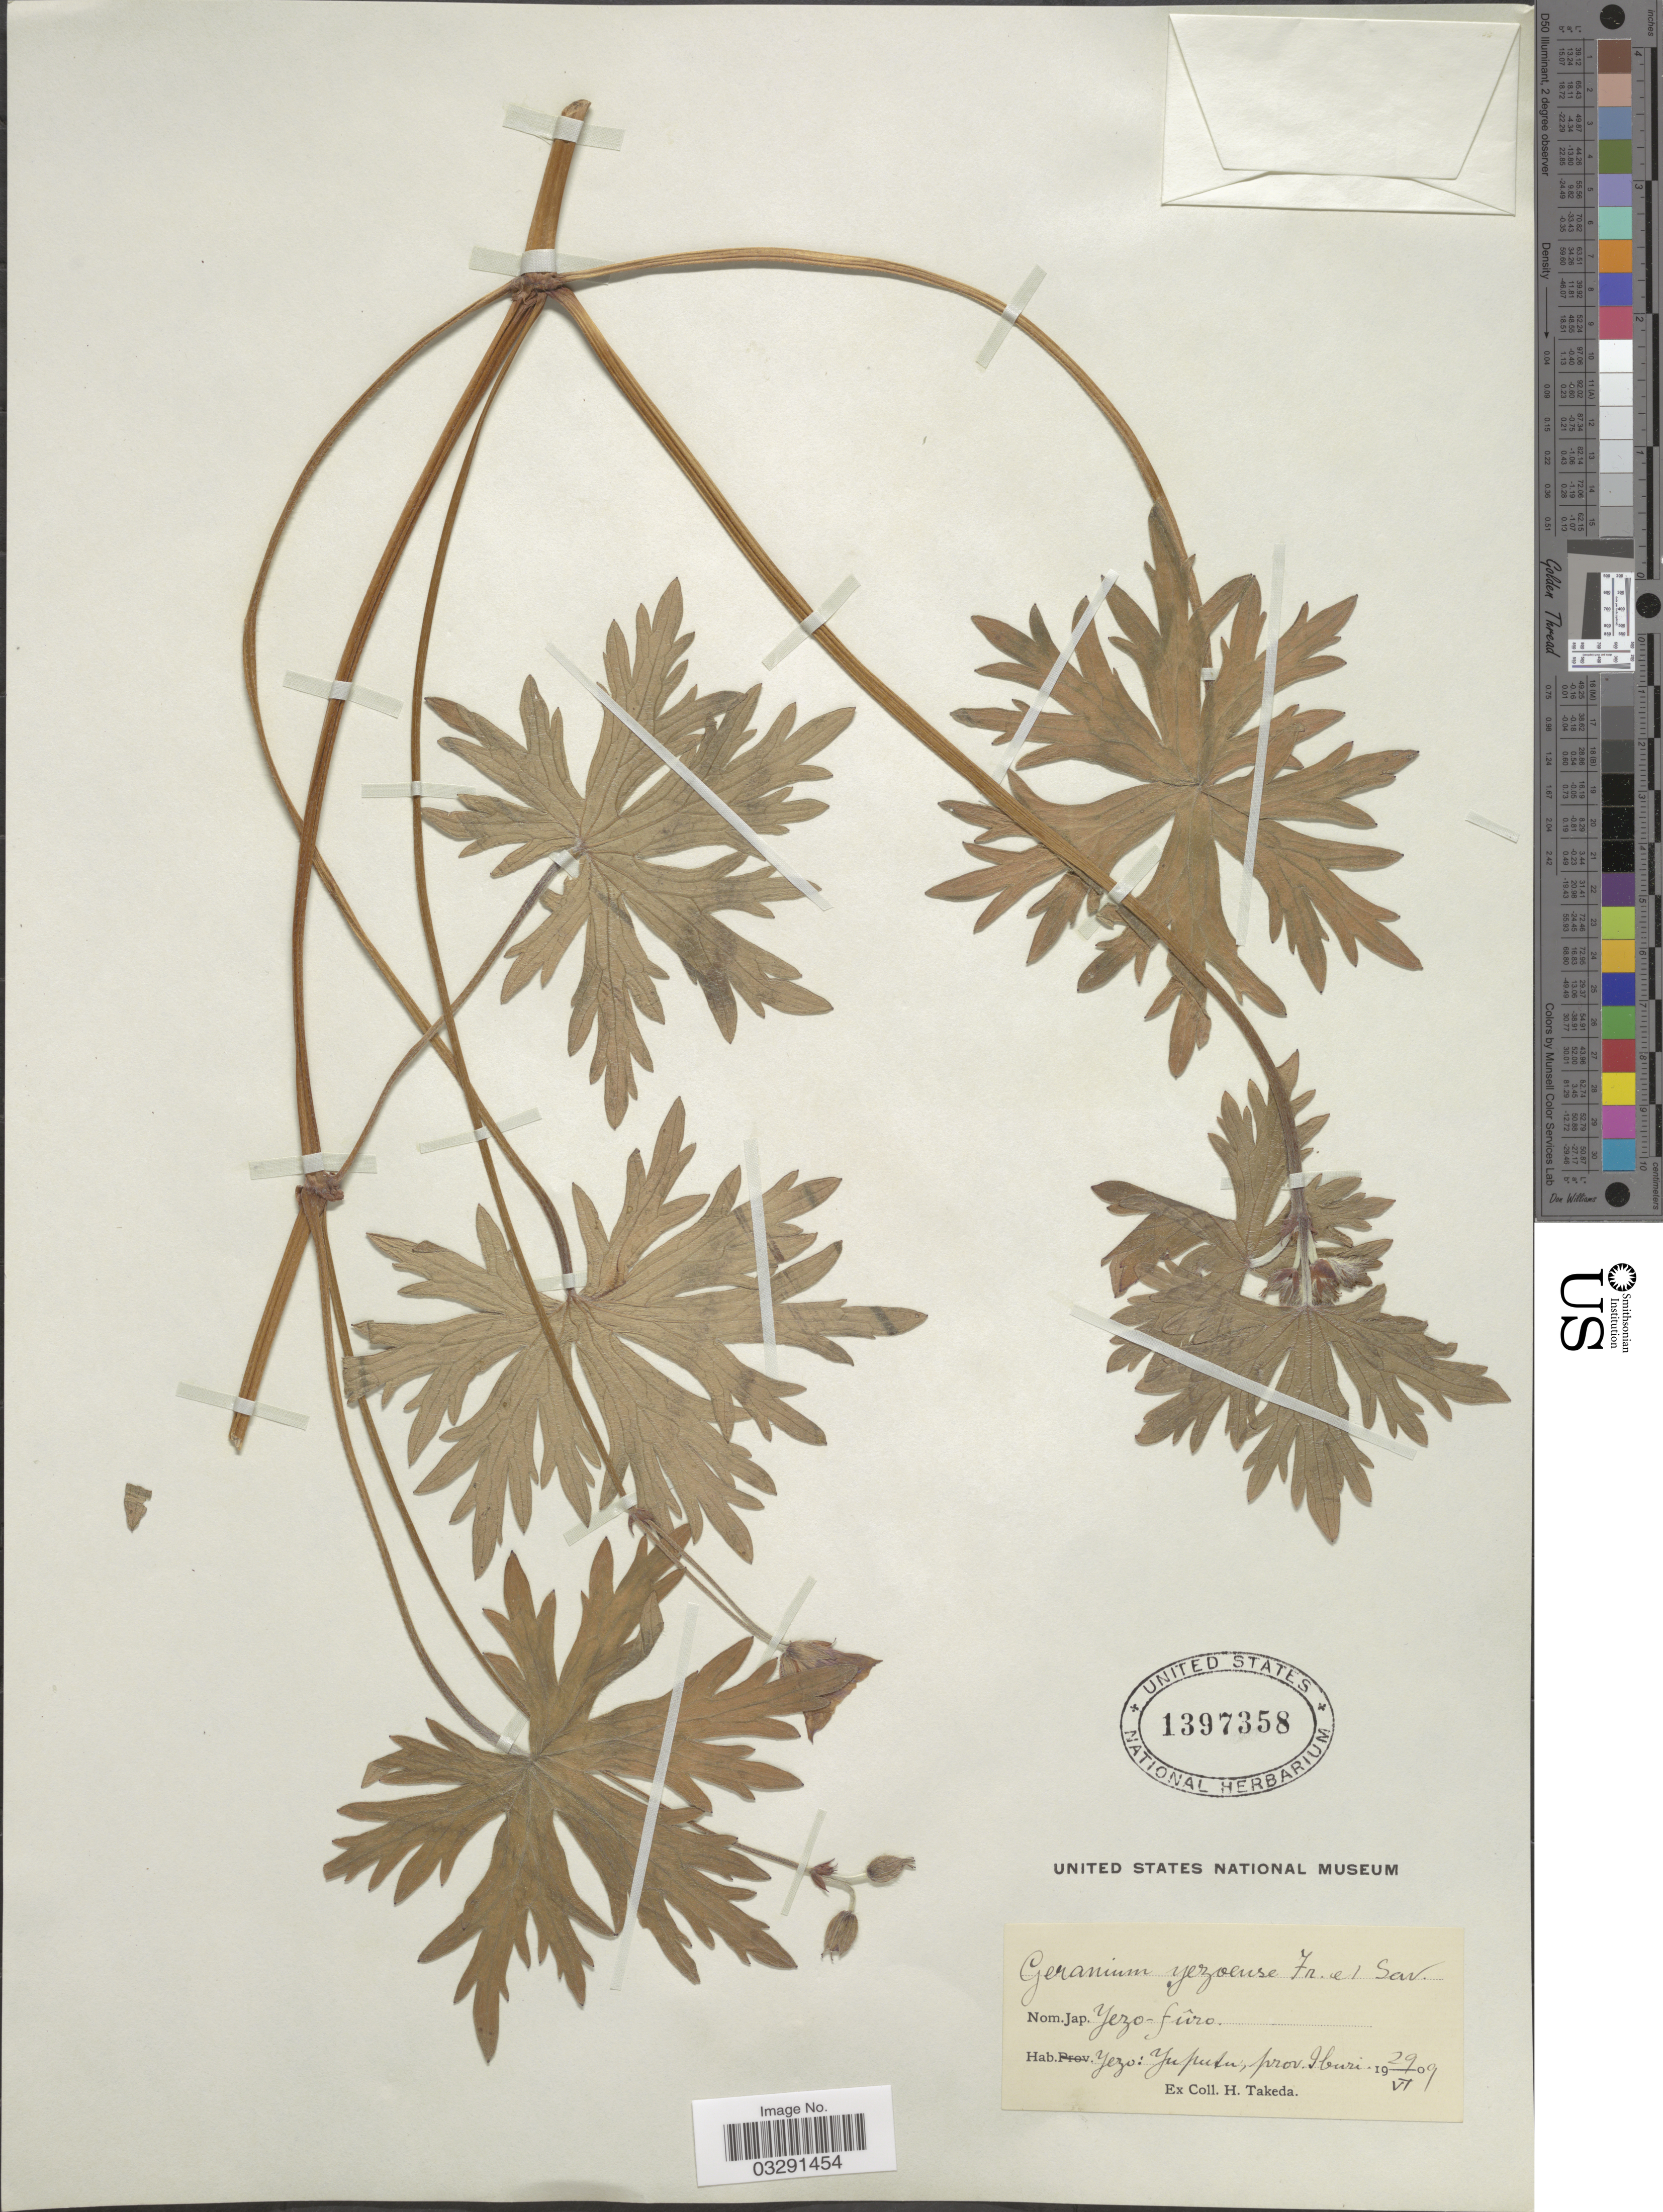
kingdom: Plantae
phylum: Tracheophyta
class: Magnoliopsida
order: Geraniales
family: Geraniaceae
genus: Geranium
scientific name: Geranium yesoense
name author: Franch. & Sav.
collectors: H. Takeda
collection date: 1909-06-29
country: Japan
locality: Yezo: Yuputu; prov. Iburi.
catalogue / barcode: US 1397358